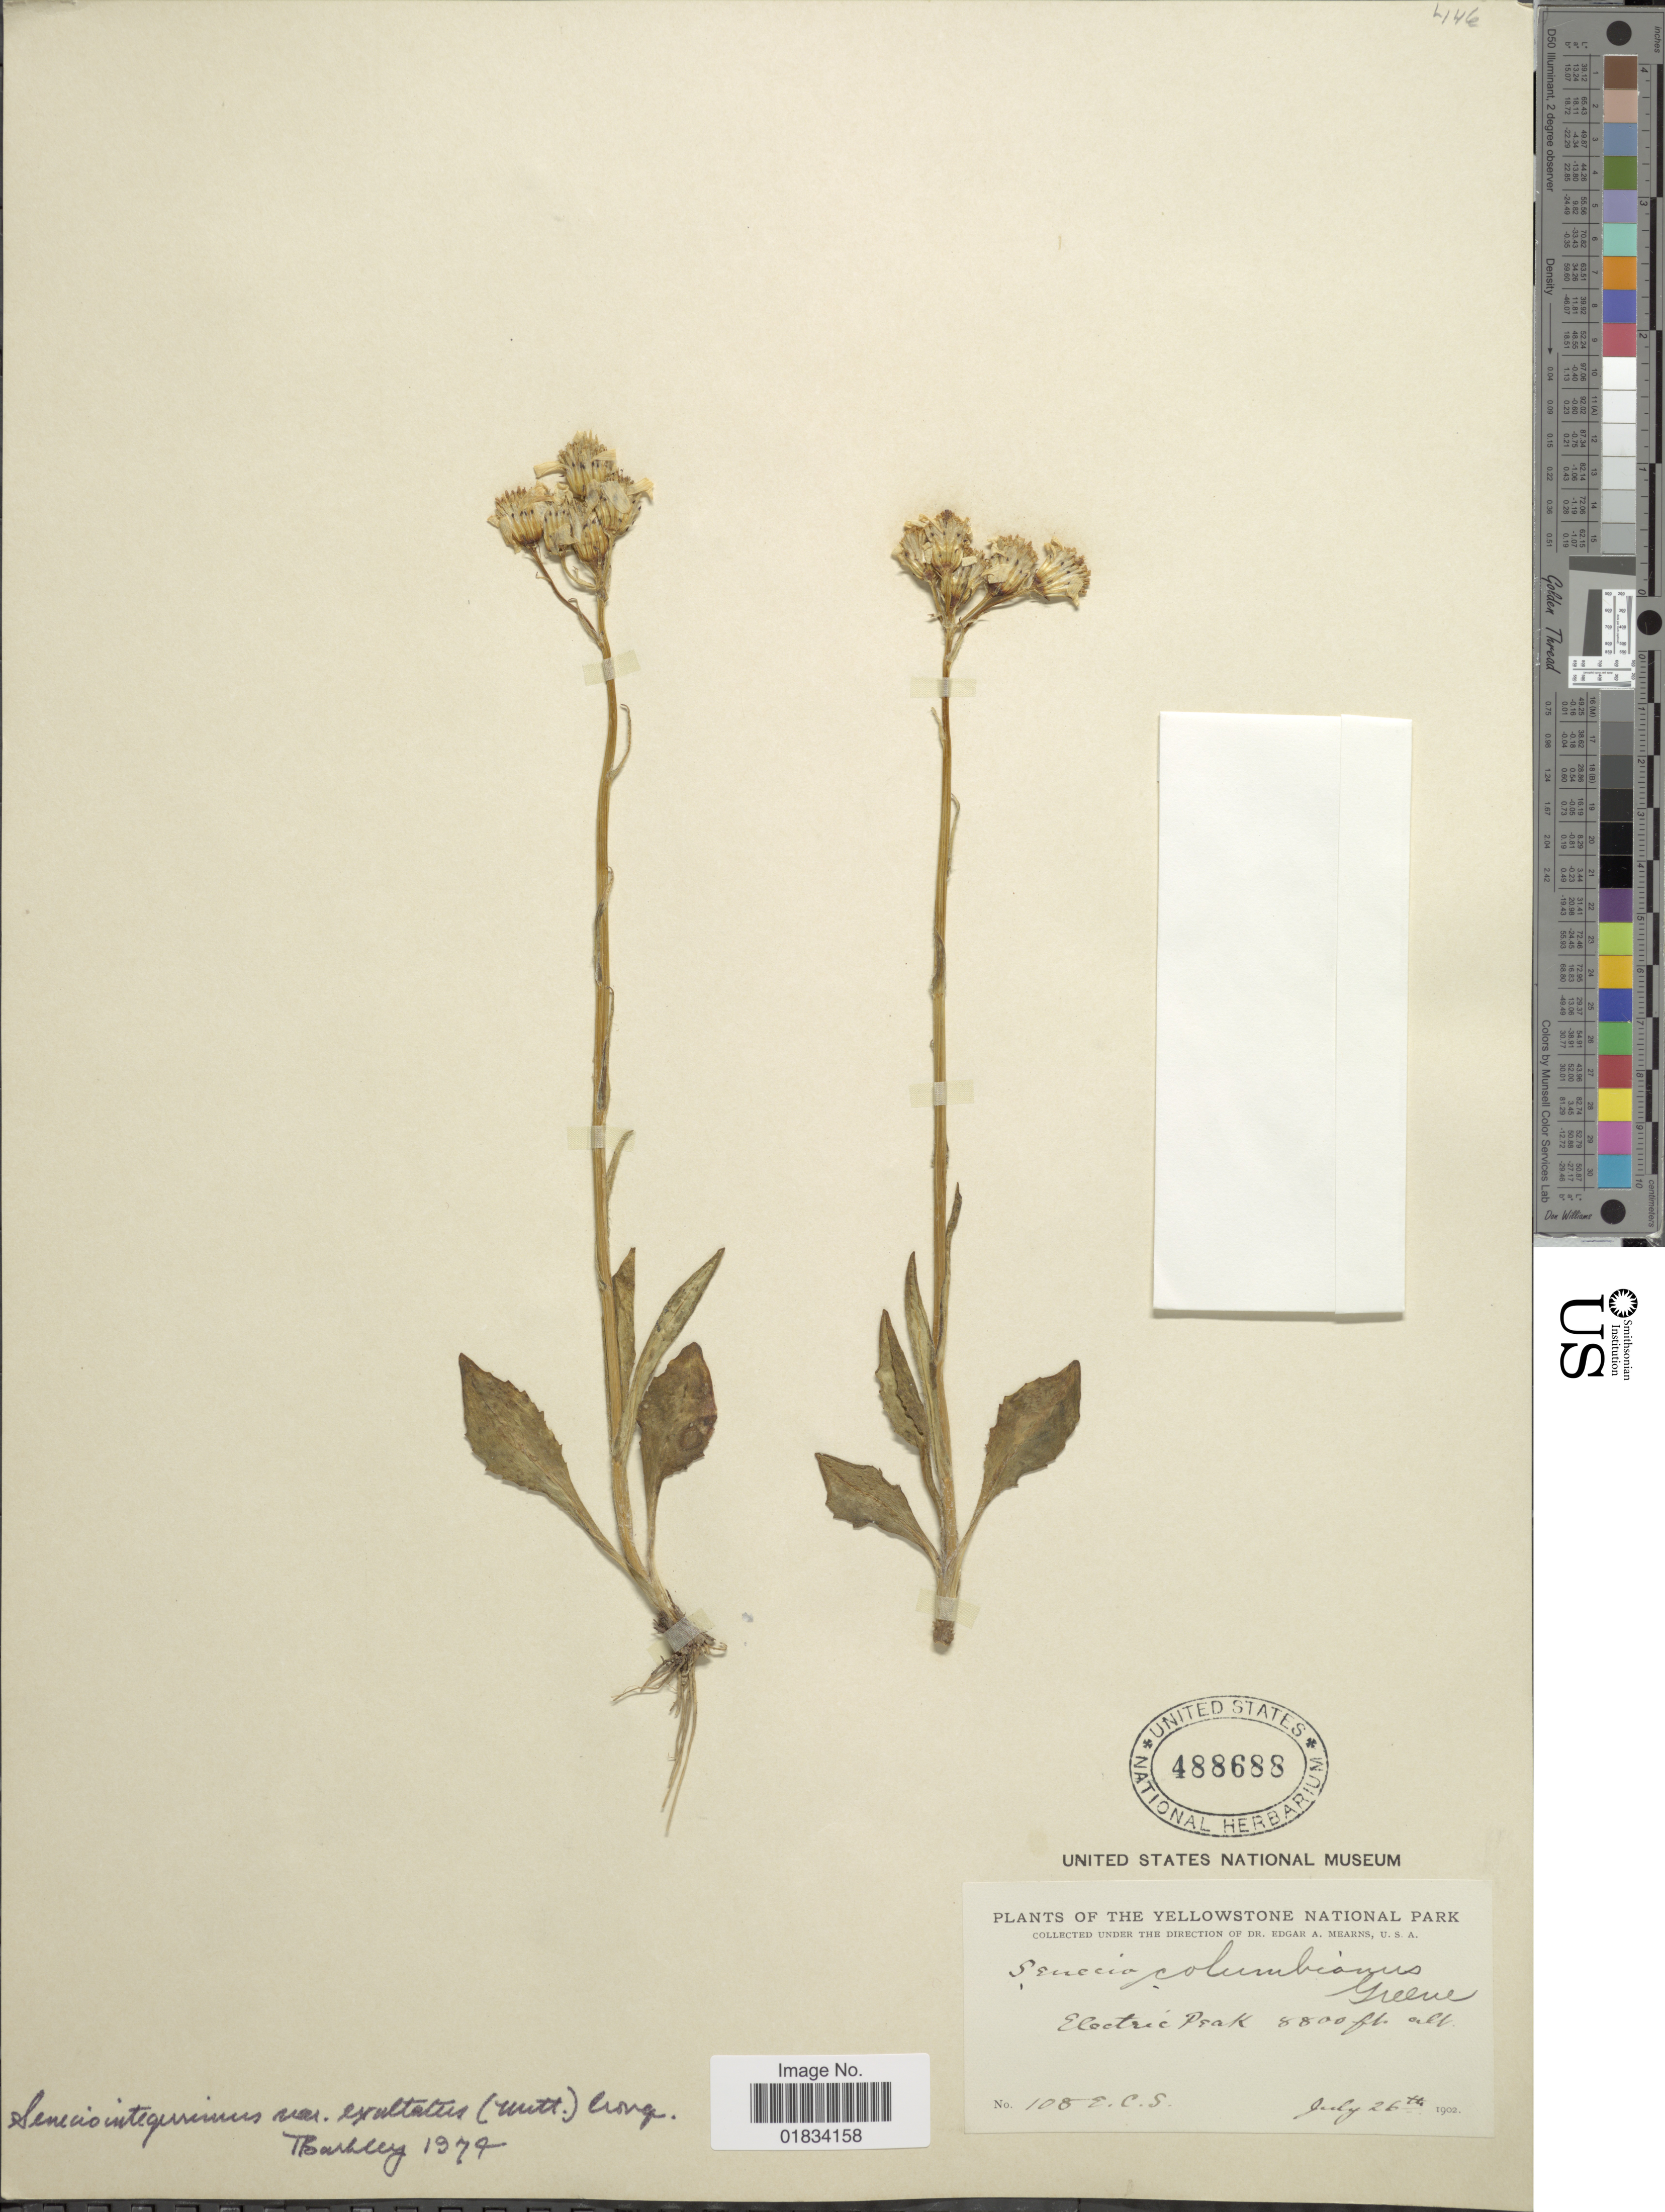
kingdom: Plantae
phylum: Tracheophyta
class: Magnoliopsida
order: Asterales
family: Asteraceae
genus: Senecio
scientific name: Senecio integerrimus var. exaltatus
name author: (Nutt.) Cronq.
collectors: E. C. Smith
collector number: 108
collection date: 1902-07-26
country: United States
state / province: Montana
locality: Yellowstone National Park, Electric Peak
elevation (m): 2682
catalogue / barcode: US 488688